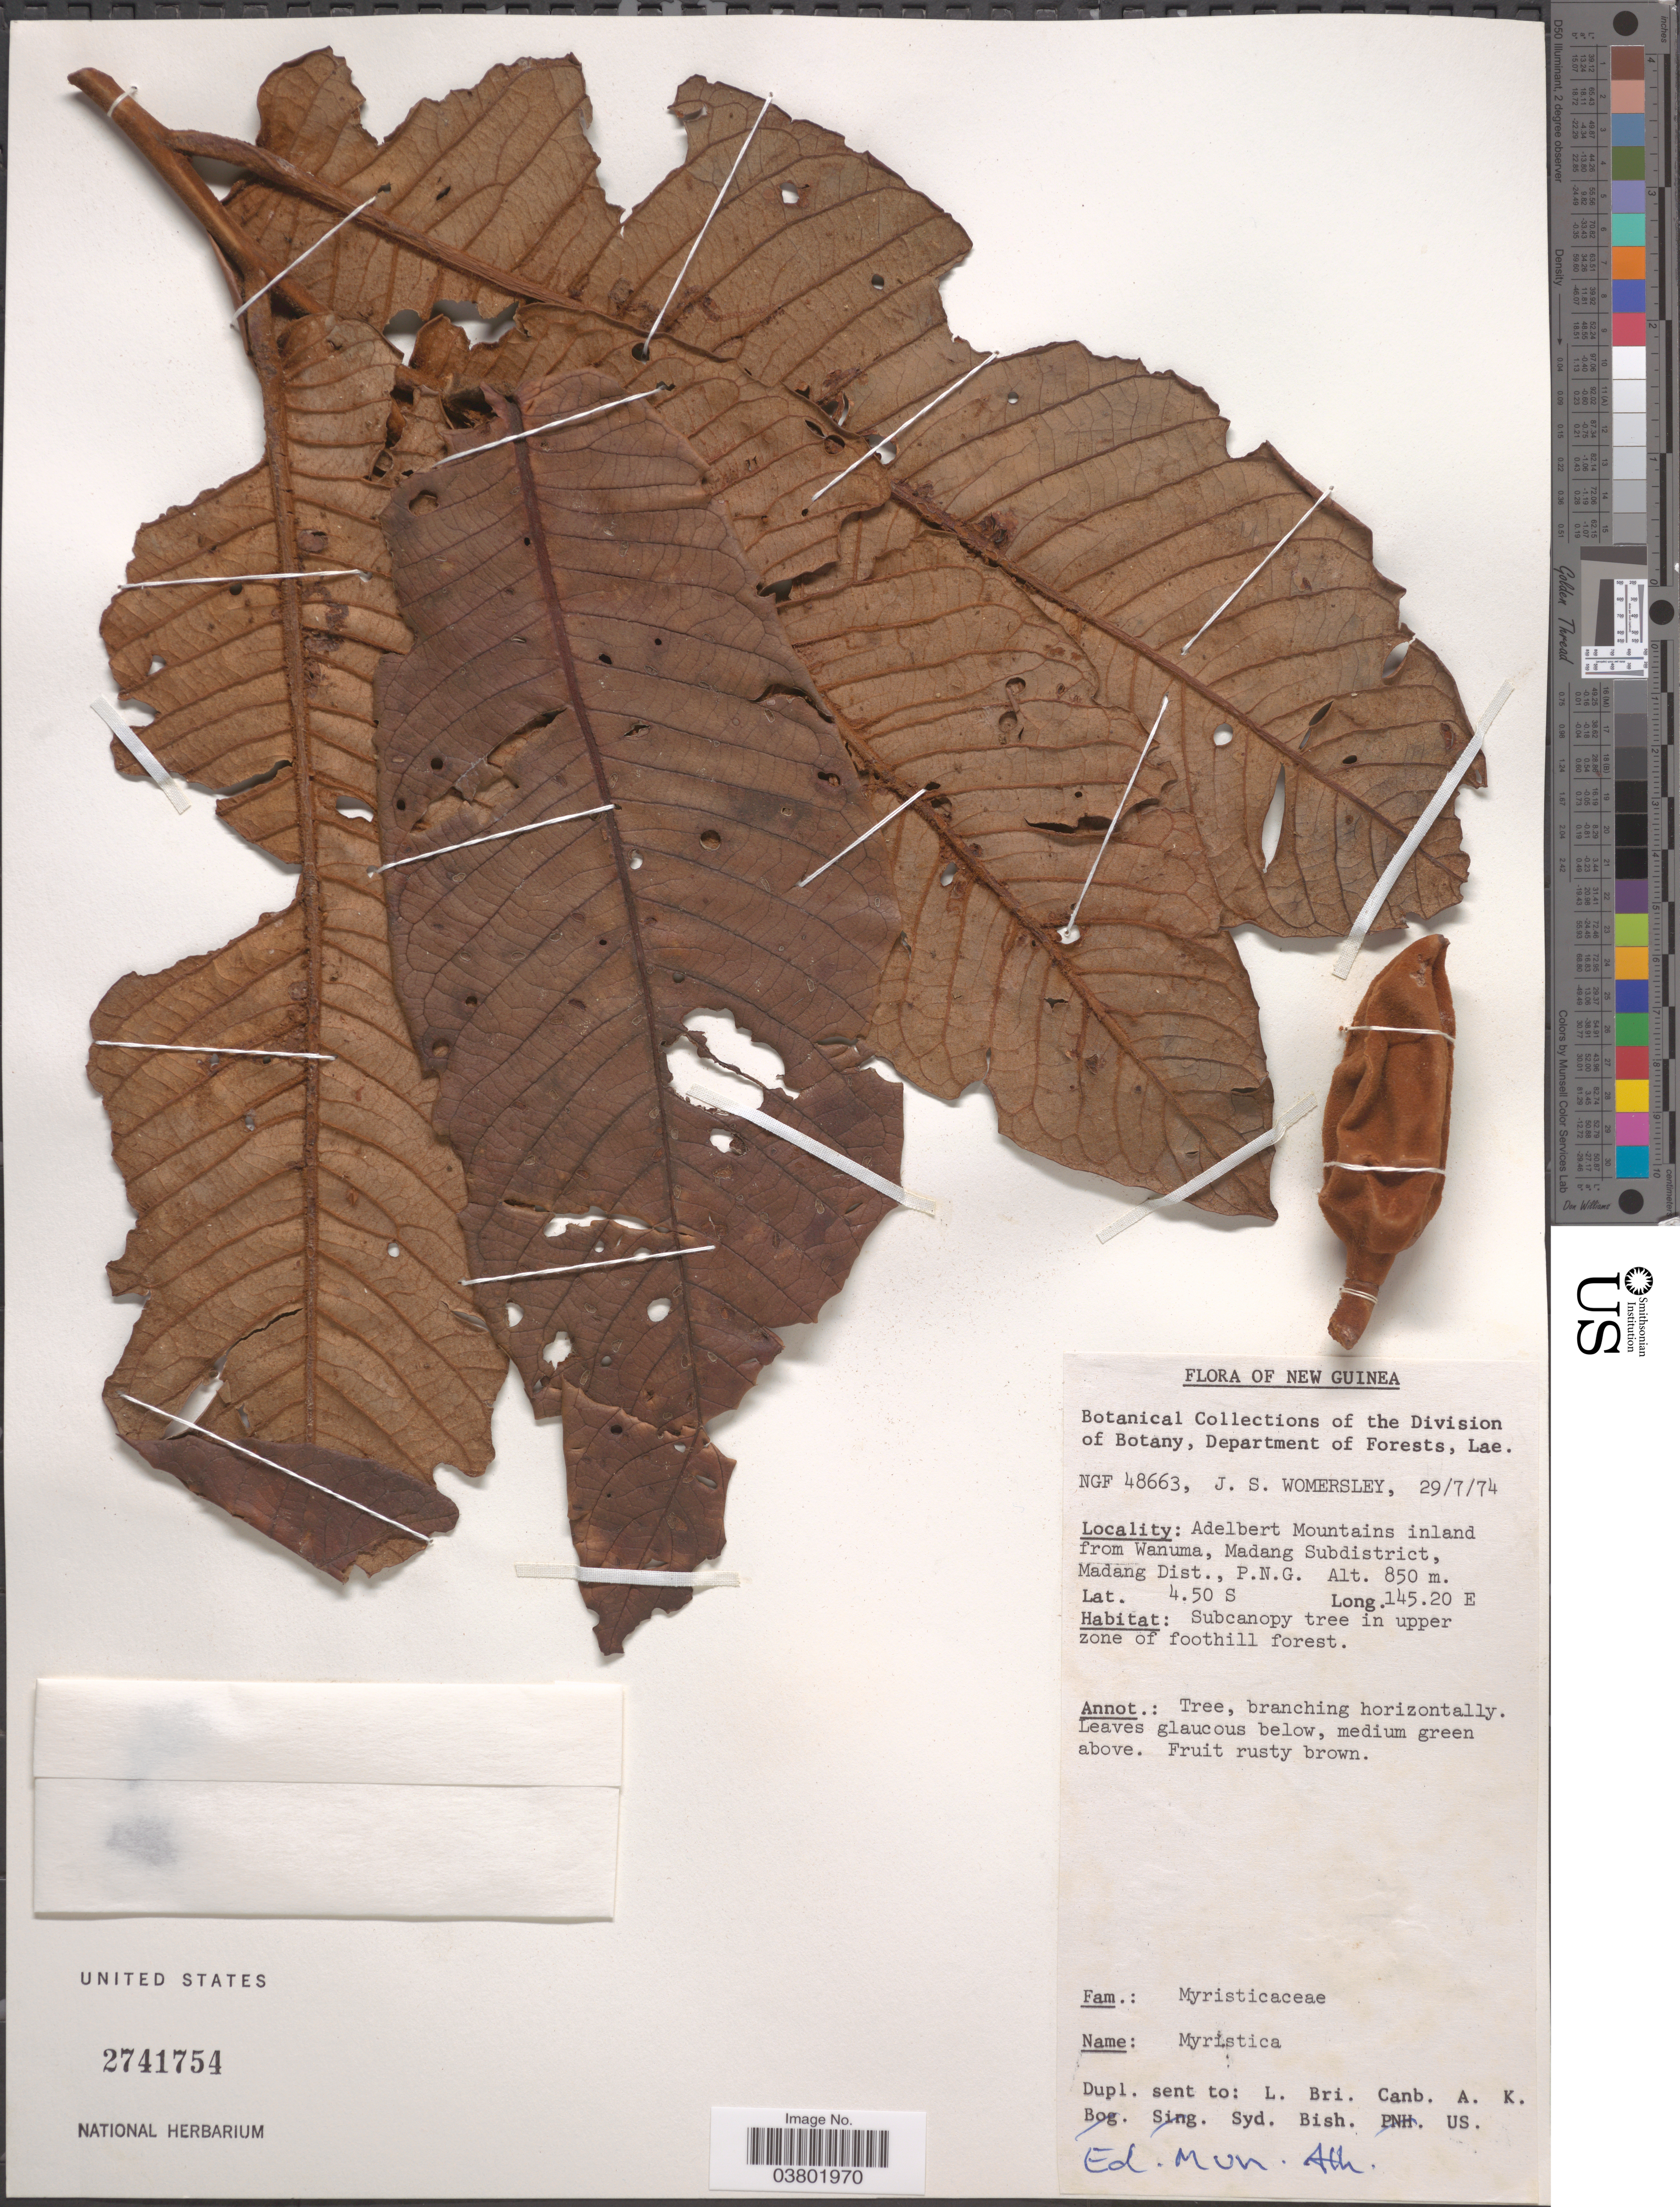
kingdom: Plantae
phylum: Tracheophyta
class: Magnoliopsida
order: Magnoliales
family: Myristicaceae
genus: Myristica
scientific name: Myristica sp.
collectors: J. S. Womersley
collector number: NGF 48663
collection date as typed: Transcribed d/m/y: 29/7/74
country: Papua New Guinea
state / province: Madang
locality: New Guinea. Adelbert Mountains inland from Wanuma, Madang Subdistrict, Madang Dist., P.N.G.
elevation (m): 850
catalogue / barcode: US 2741754